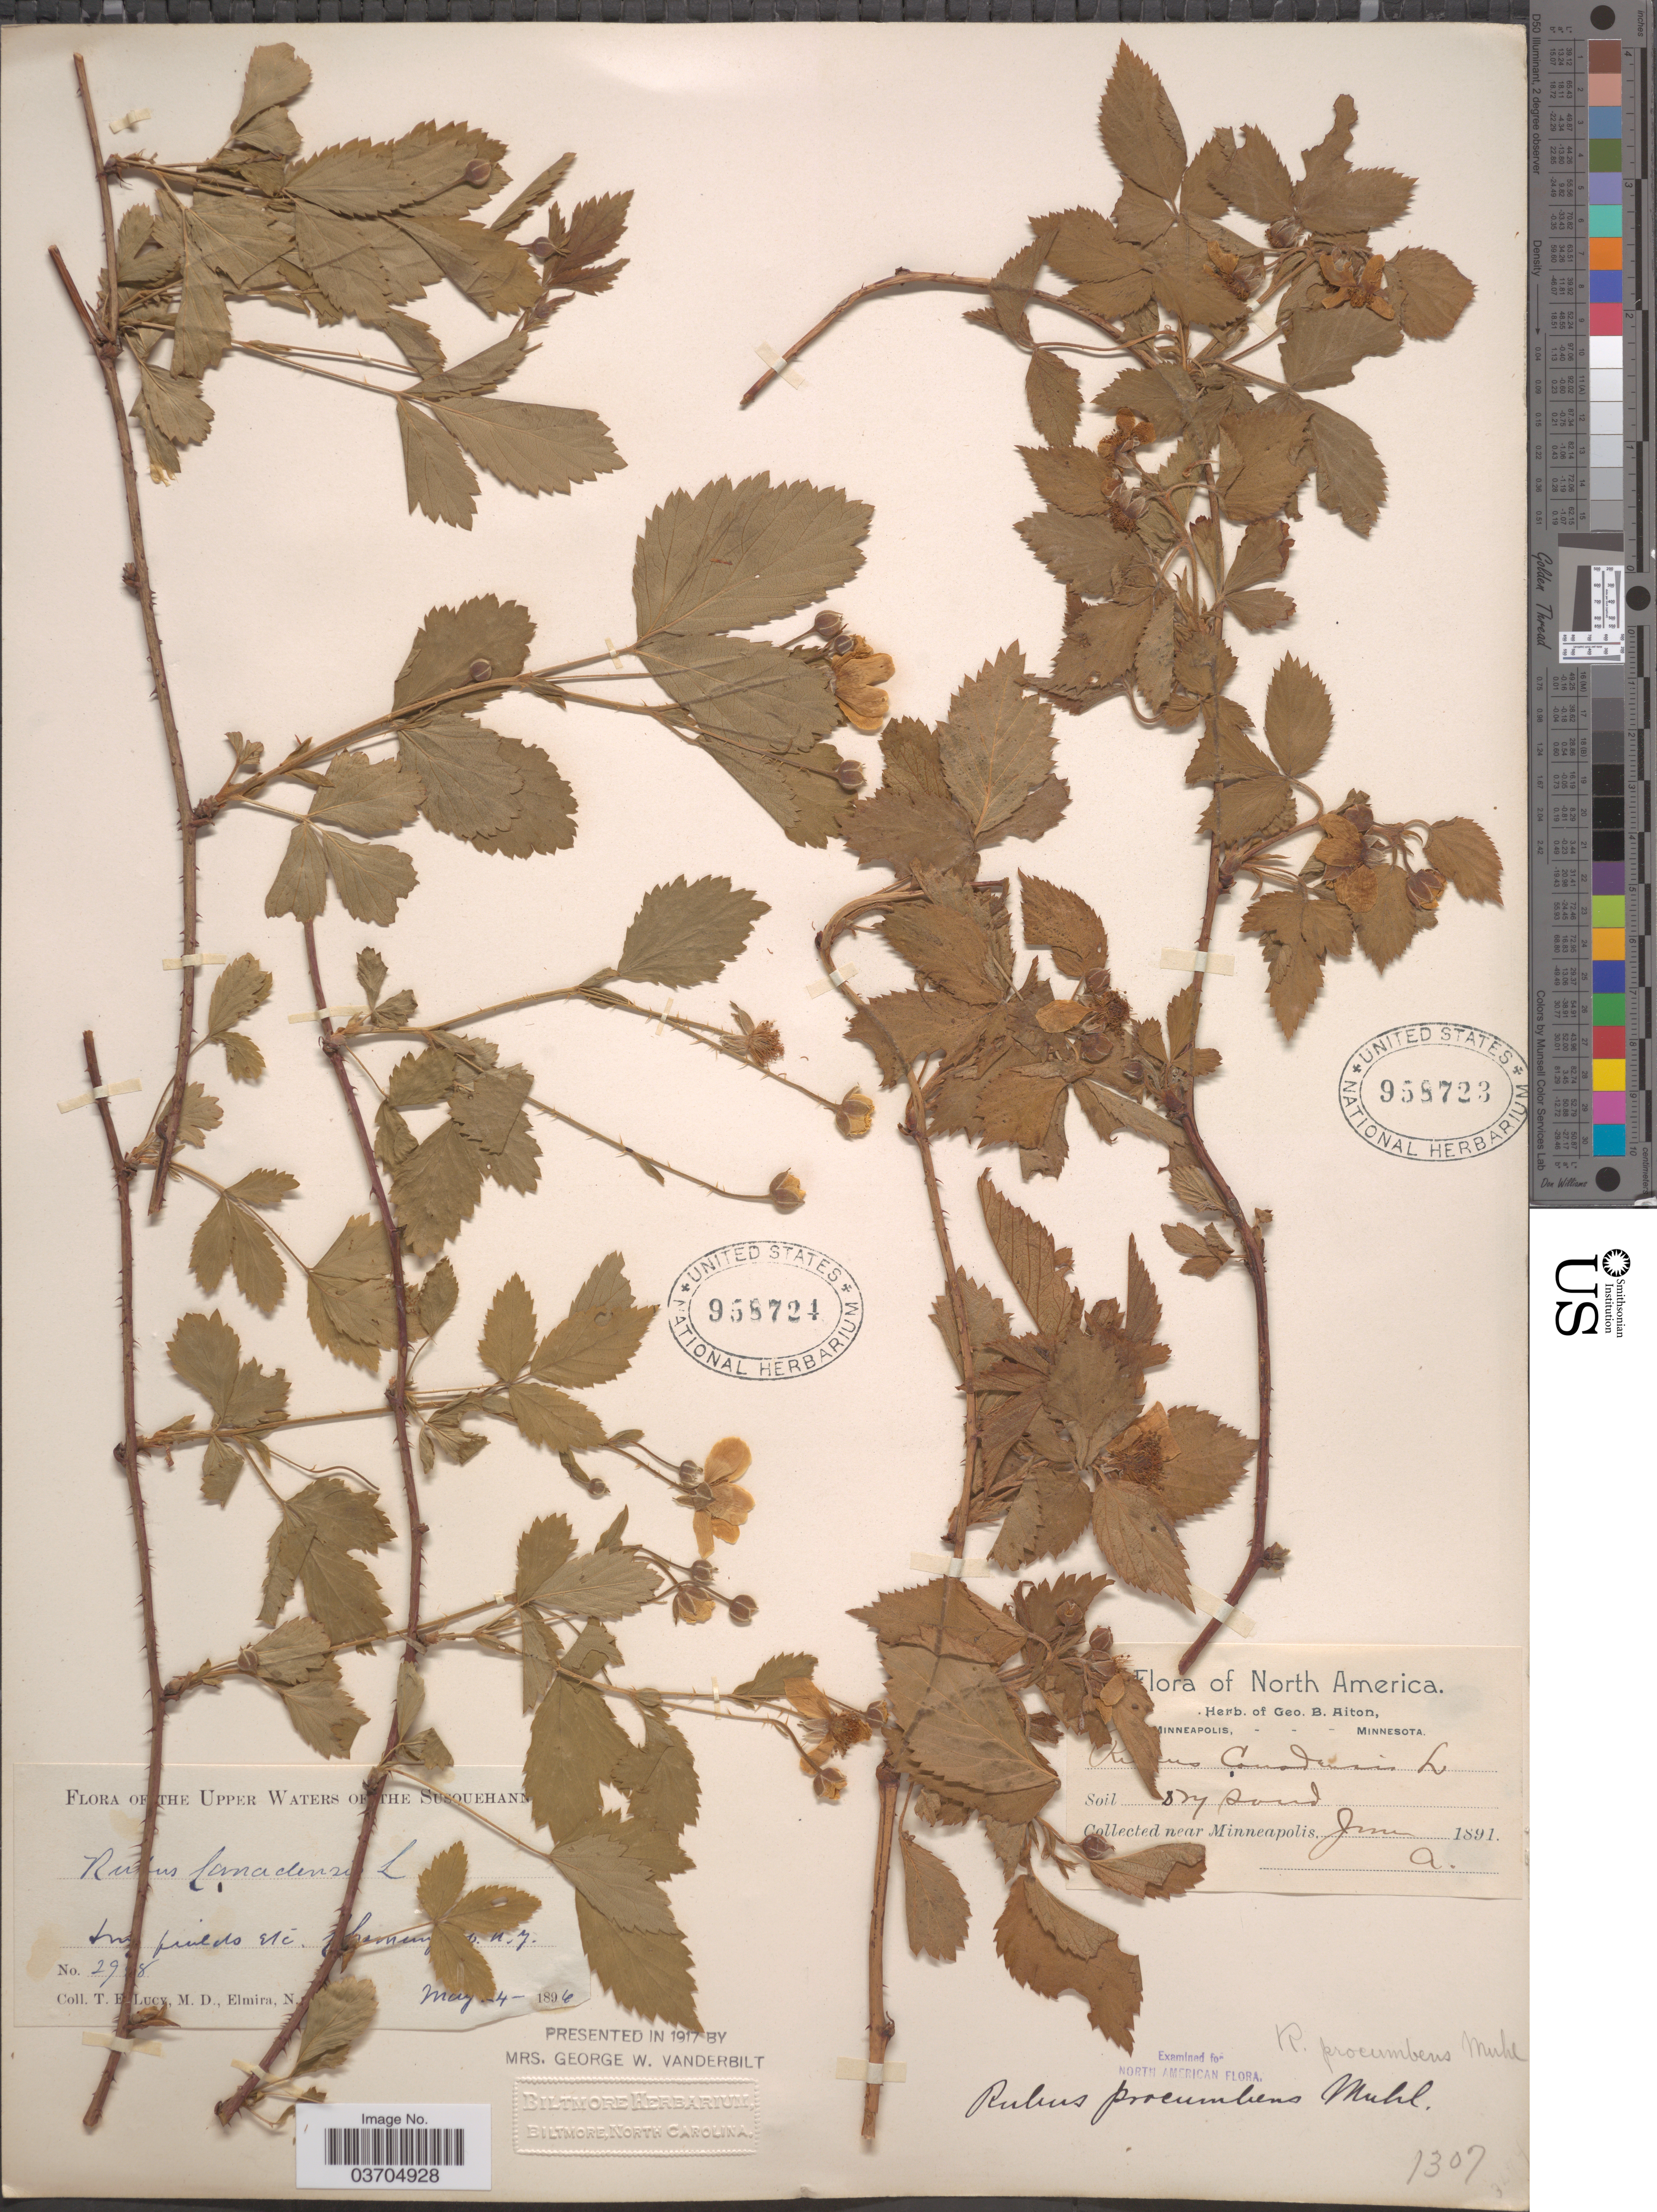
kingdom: Plantae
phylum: Tracheophyta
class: Magnoliopsida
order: Rosales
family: Rosaceae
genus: Rubus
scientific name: Rubus procumbens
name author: Muhl.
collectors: T. Lucy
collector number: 29!8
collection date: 1896-05-24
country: United States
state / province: New York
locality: The Upper Waters of the Susquehanna. Chemung Co.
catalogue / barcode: US 958724-2